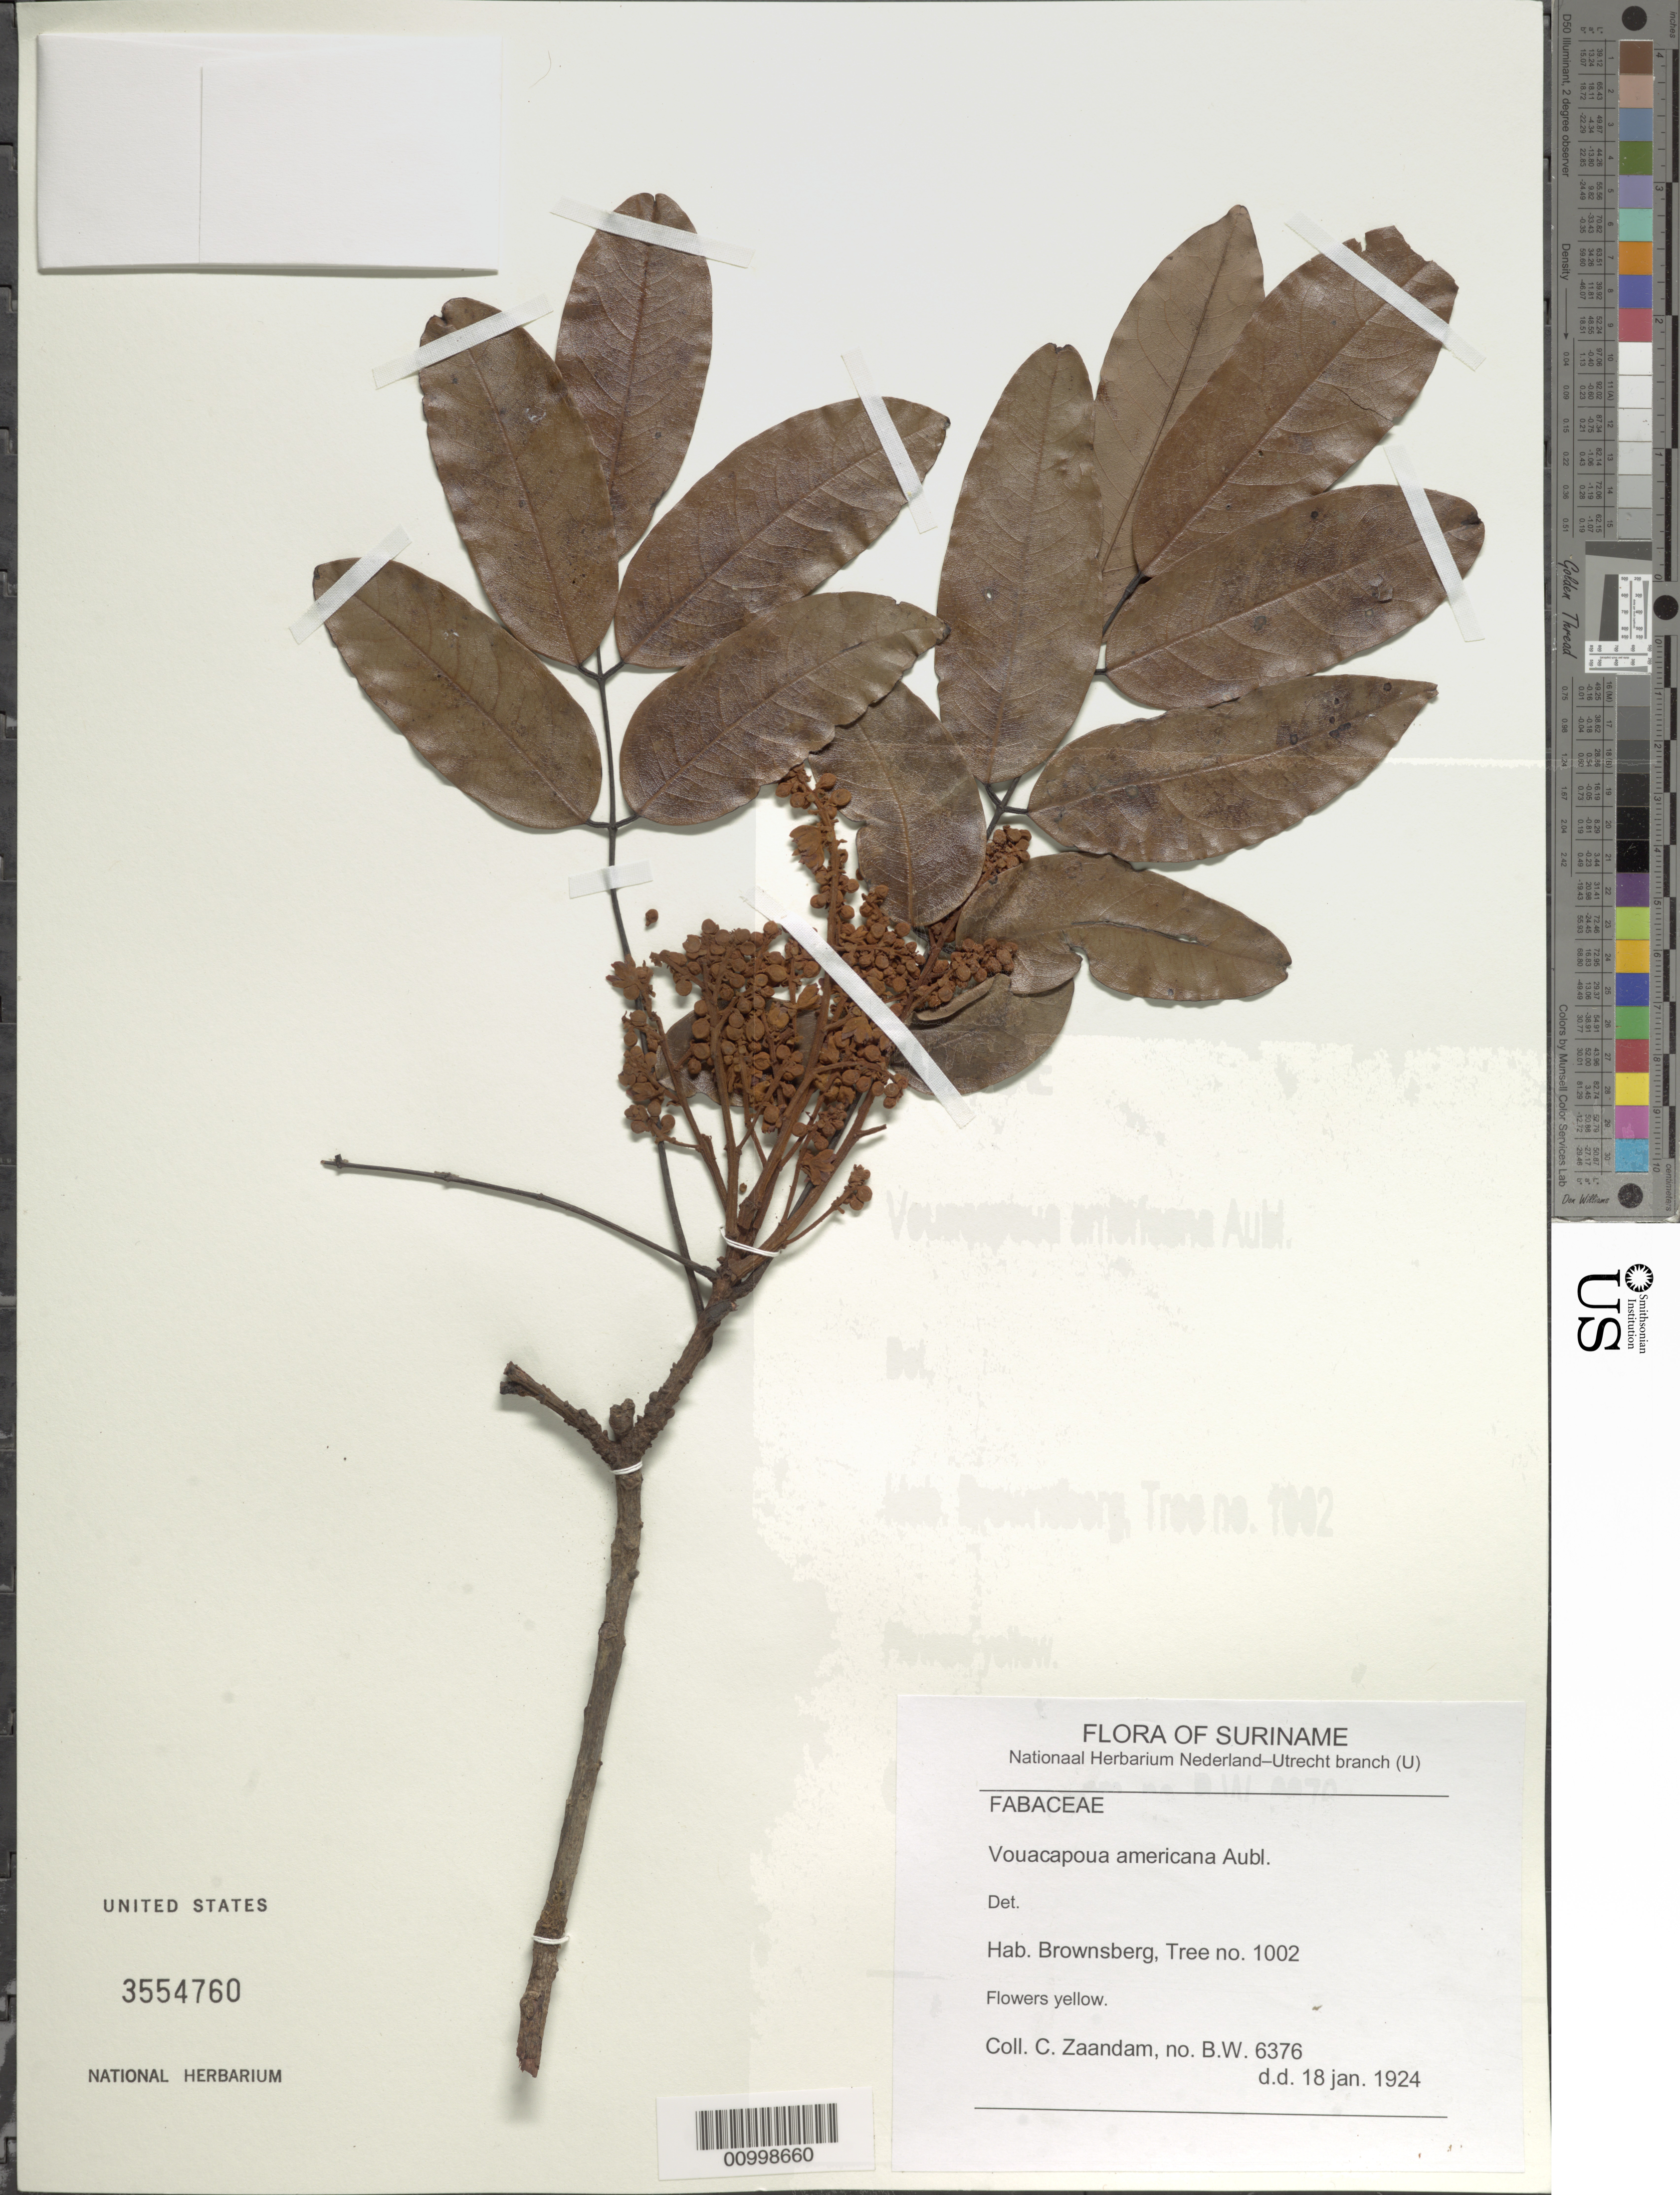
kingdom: Plantae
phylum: Tracheophyta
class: Magnoliopsida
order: Fabales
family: Fabaceae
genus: Vouacapoua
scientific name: Vouacapoua americana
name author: Aubl.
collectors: C. Zaandam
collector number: BW 6376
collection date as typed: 18-Jan-24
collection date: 1924-01-18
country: Suriname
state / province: Brokopondo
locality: Brownsberg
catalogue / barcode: US 3554760